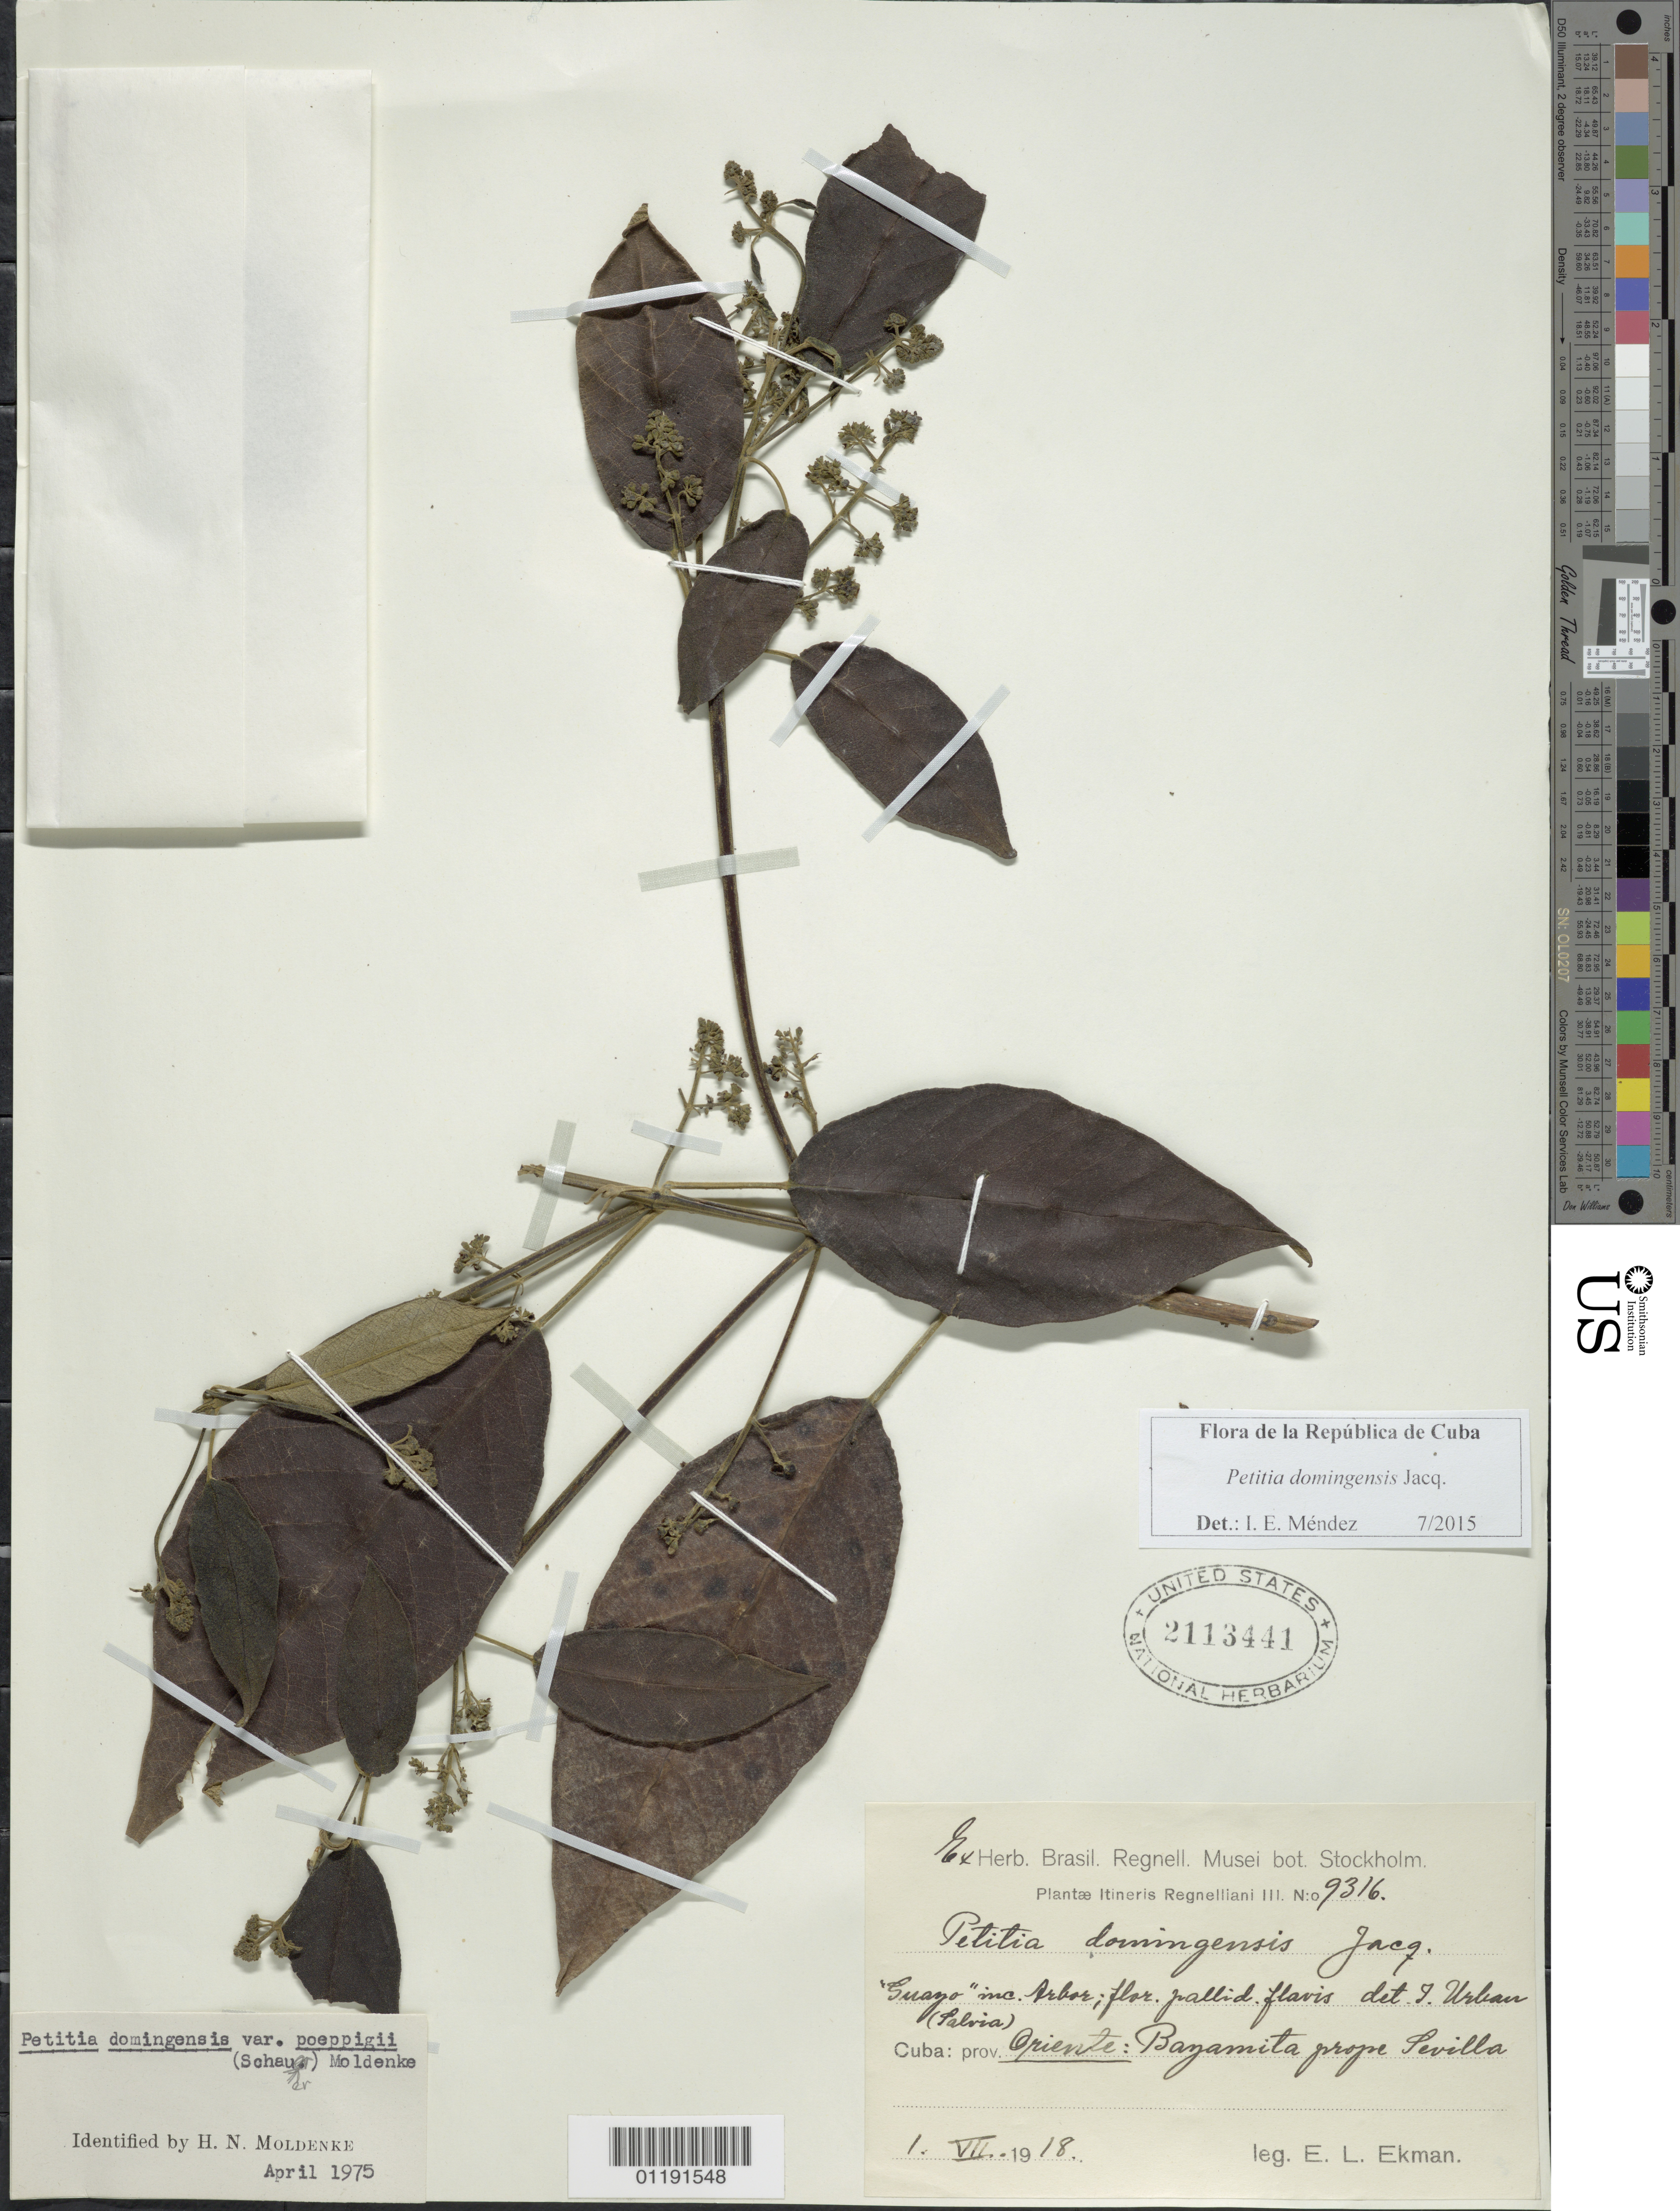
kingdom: Plantae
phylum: Tracheophyta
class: Magnoliopsida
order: Lamiales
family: Lamiaceae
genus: Petitia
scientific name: Petitia domingensis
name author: Jacq.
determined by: Méndez, I. E.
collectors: E. L. Ekman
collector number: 9316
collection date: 1918-01-07 or 1918-07-01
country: Cuba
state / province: Oriente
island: Cuba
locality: Bayamita prope Levilla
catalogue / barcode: US 2113441